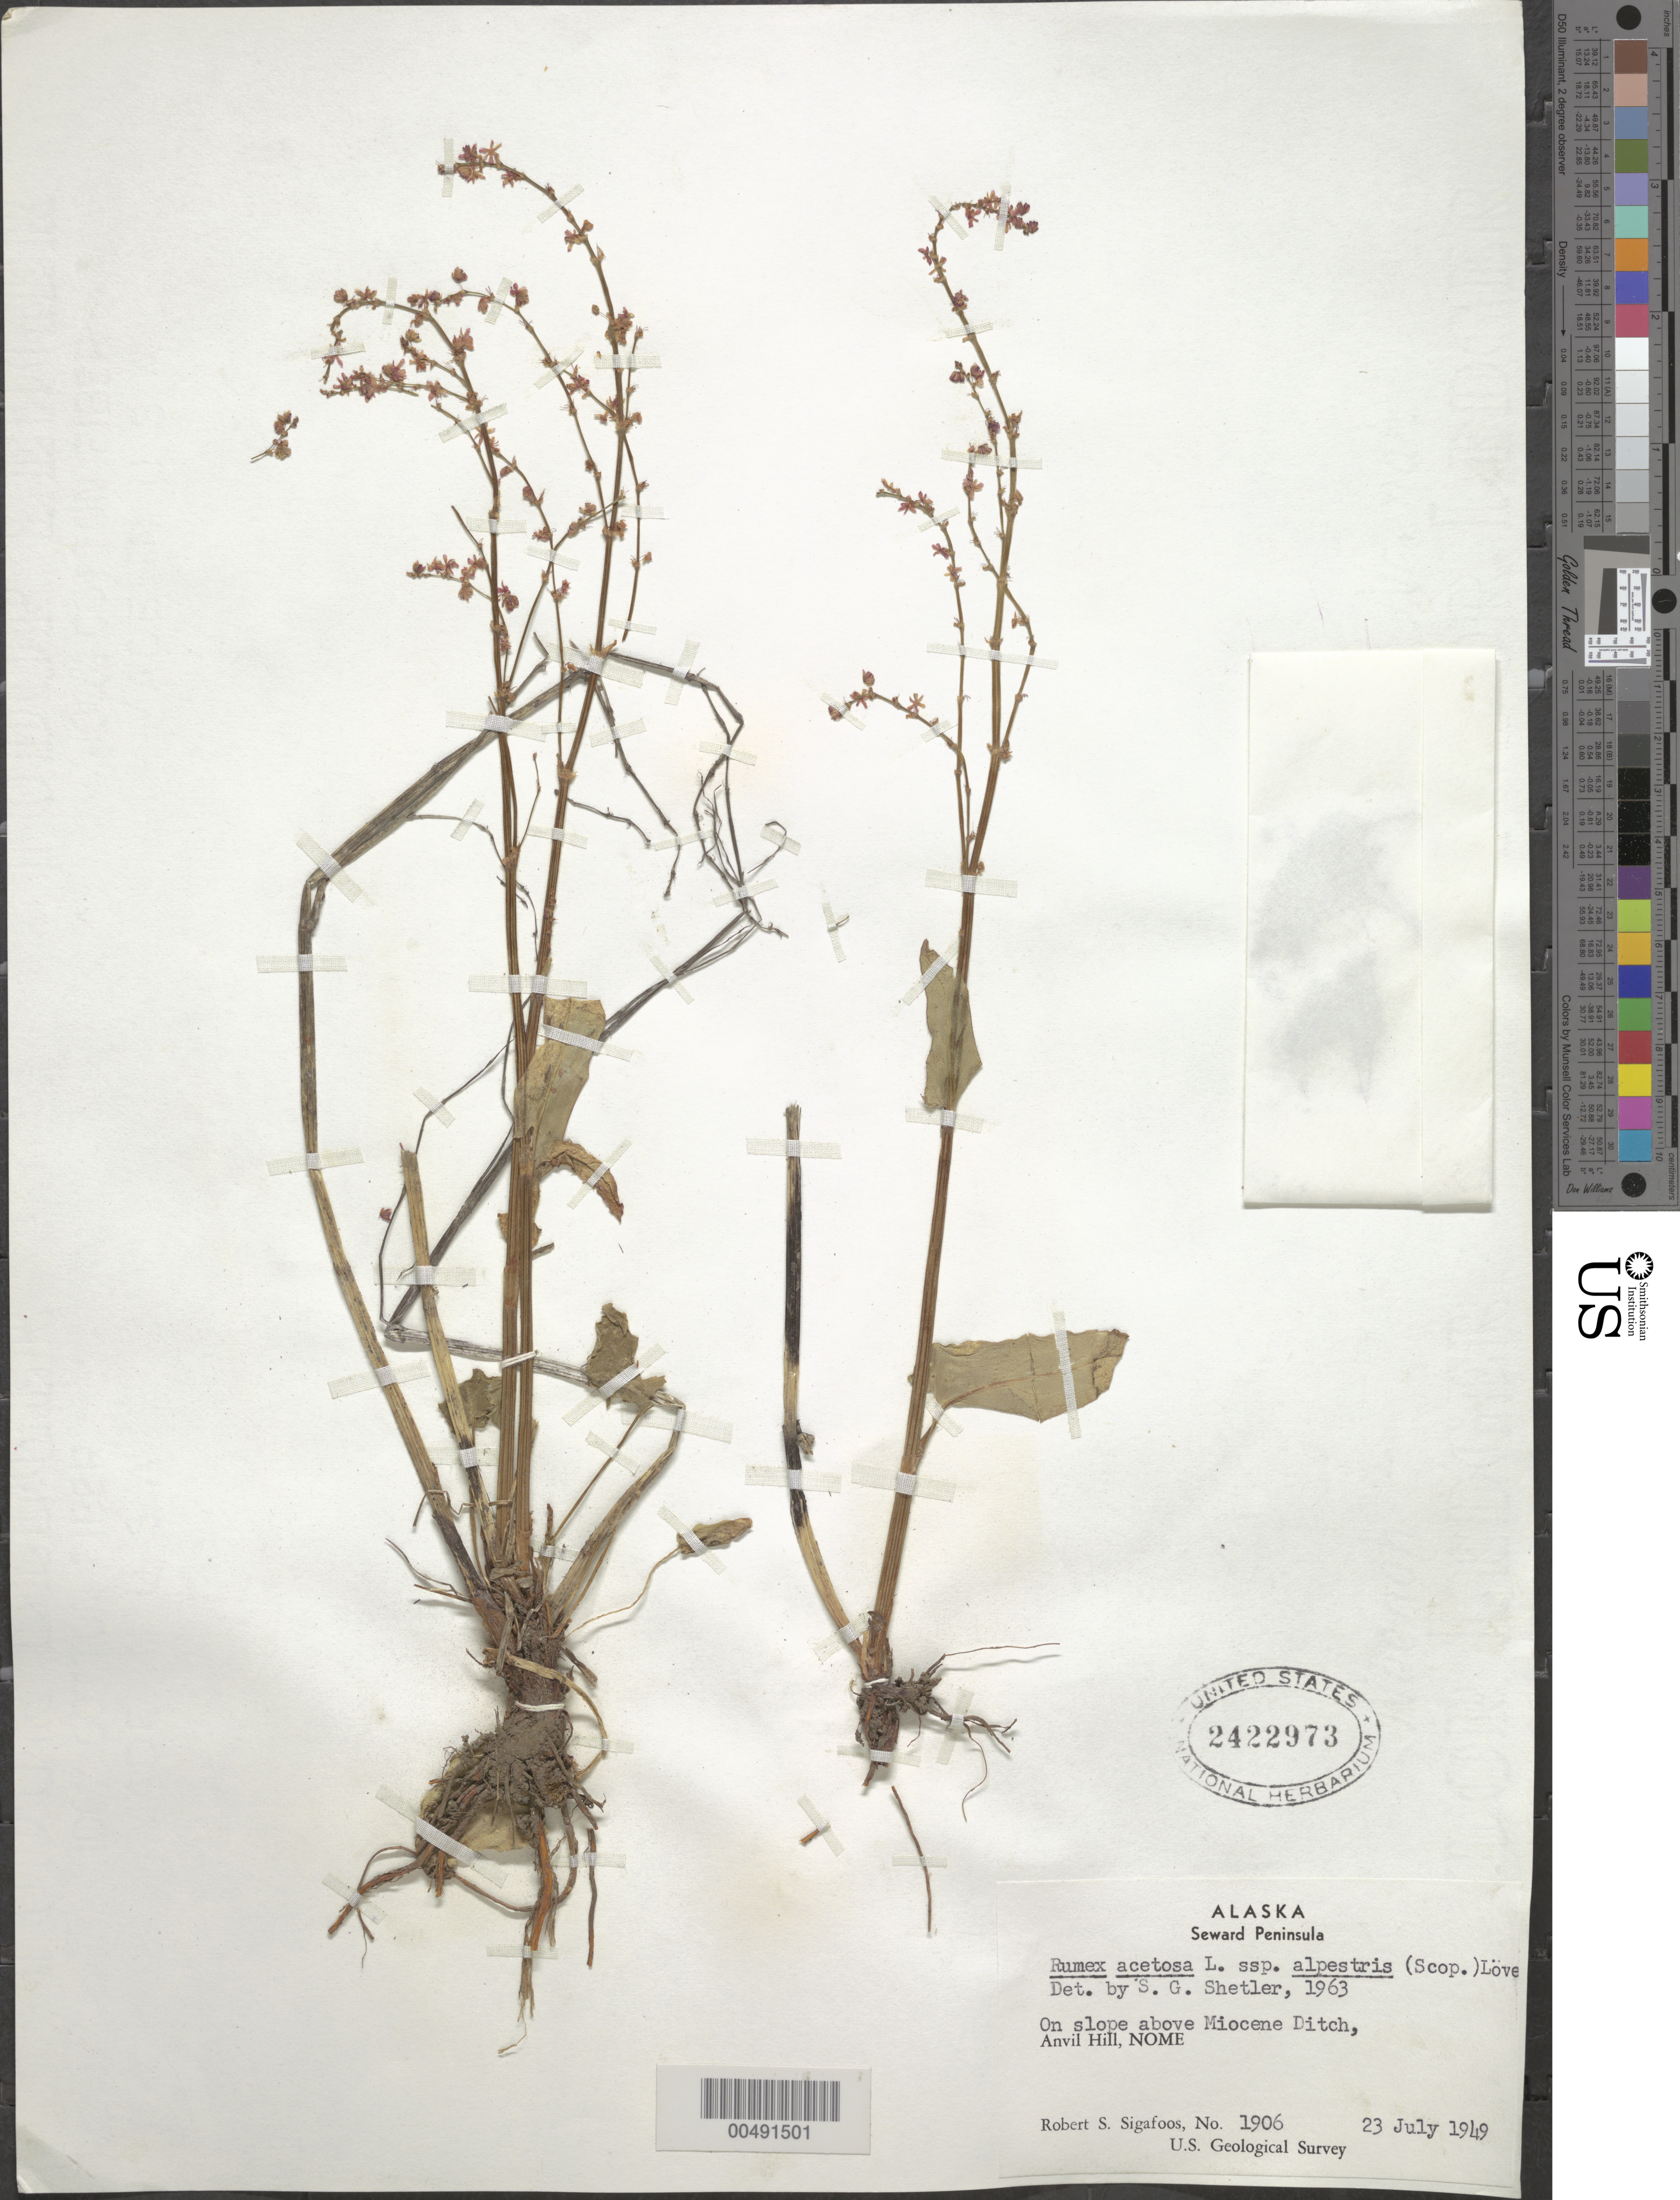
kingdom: Plantae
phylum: Tracheophyta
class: Magnoliopsida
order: Caryophyllales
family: Polygonaceae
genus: Rumex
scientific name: Rumex acetosa subsp. alpestris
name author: (Scop.) Á. Löve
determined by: Shetler, Stanwyn G., (US), NMNH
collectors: R. Sigafoos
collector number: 1906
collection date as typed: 23 Jul 1949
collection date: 1949-07-23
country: United States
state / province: Alaska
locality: Seward Peninsula, Nome, Anvil Hill, Miocene Ditch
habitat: on slope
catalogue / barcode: US 2422973